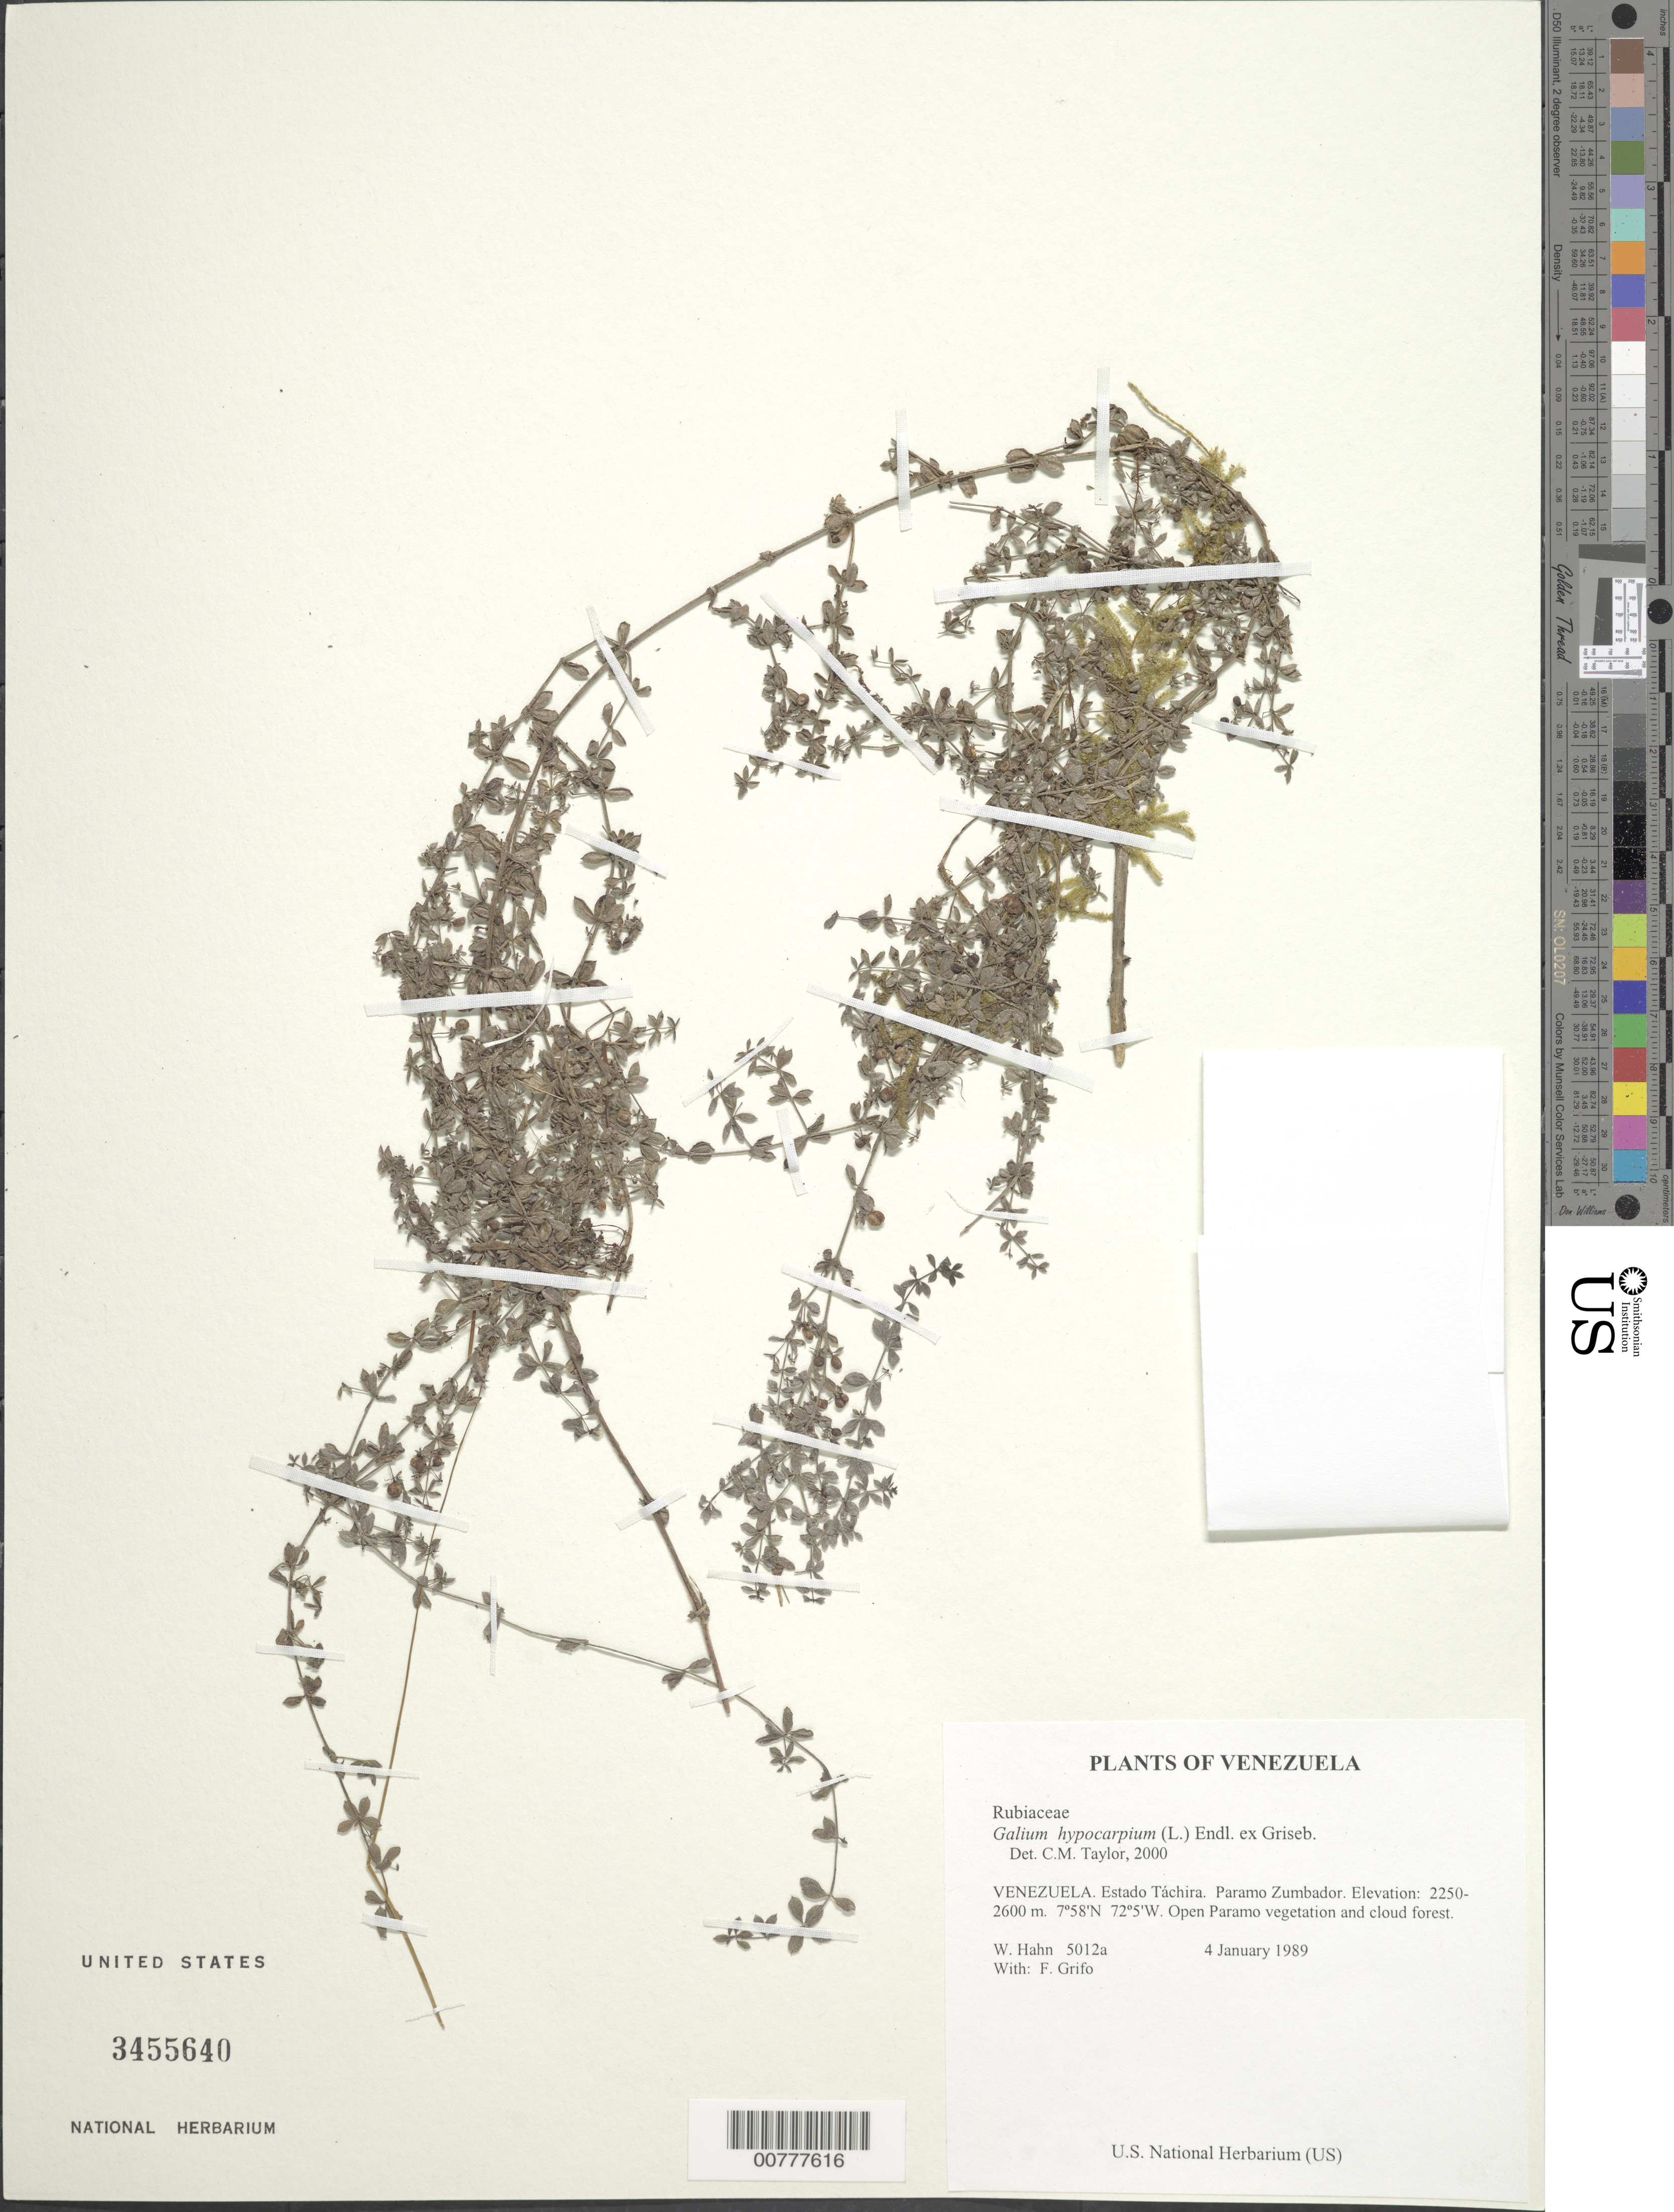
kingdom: Plantae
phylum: Tracheophyta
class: Magnoliopsida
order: Gentianales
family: Rubiaceae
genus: Galium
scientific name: Galium hypocarpium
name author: (L.) Endl. ex Griseb.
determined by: Taylor, Charlotte M.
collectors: W. Hahn & F. Grifo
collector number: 5012 a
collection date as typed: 4 January 1989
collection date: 1989-01-04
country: Venezuela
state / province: Táchira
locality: Paramo Zumbador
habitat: Open Paramo vegetation and cloud forest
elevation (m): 2250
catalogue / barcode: US 3455640